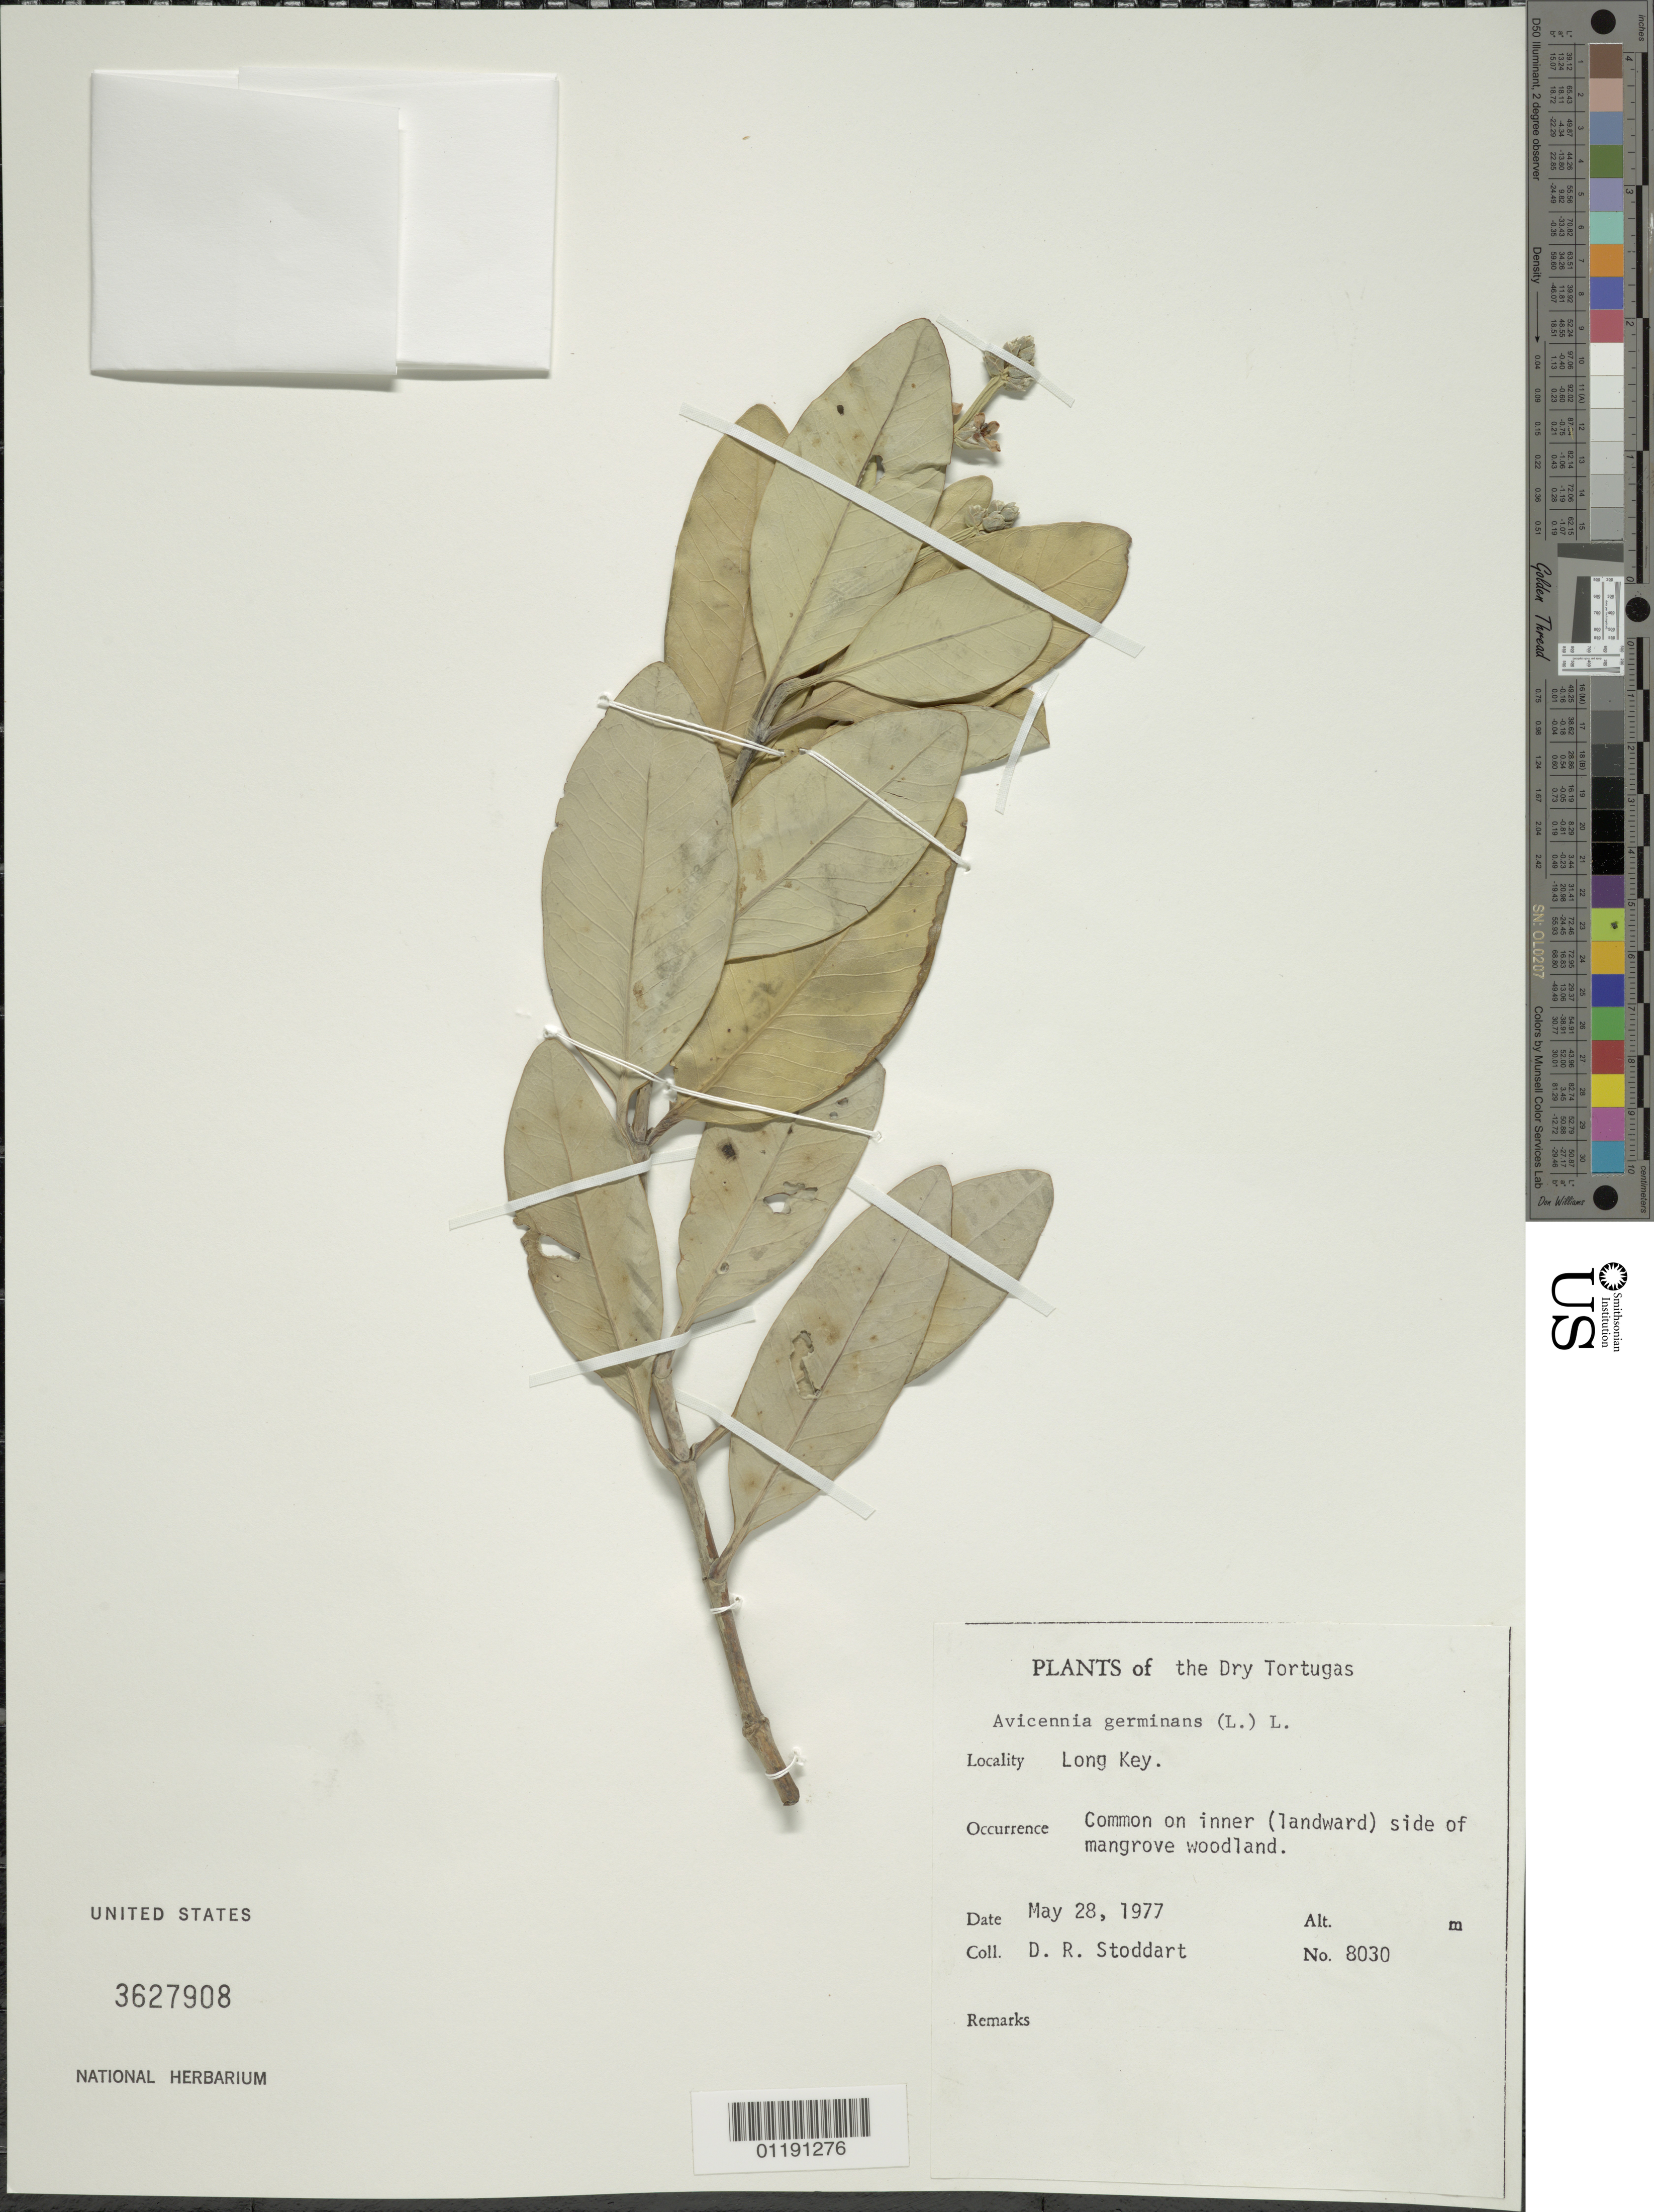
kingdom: Plantae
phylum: Tracheophyta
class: Magnoliopsida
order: Lamiales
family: Acanthaceae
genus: Avicennia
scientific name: Avicennia germinans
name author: (L.) L.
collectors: D. R. Stoddart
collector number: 8030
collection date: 1977-05-28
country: United States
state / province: Florida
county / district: Monroe County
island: Long Key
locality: Common on inner (landward) side of mangrove woodland.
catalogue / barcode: US 3627908